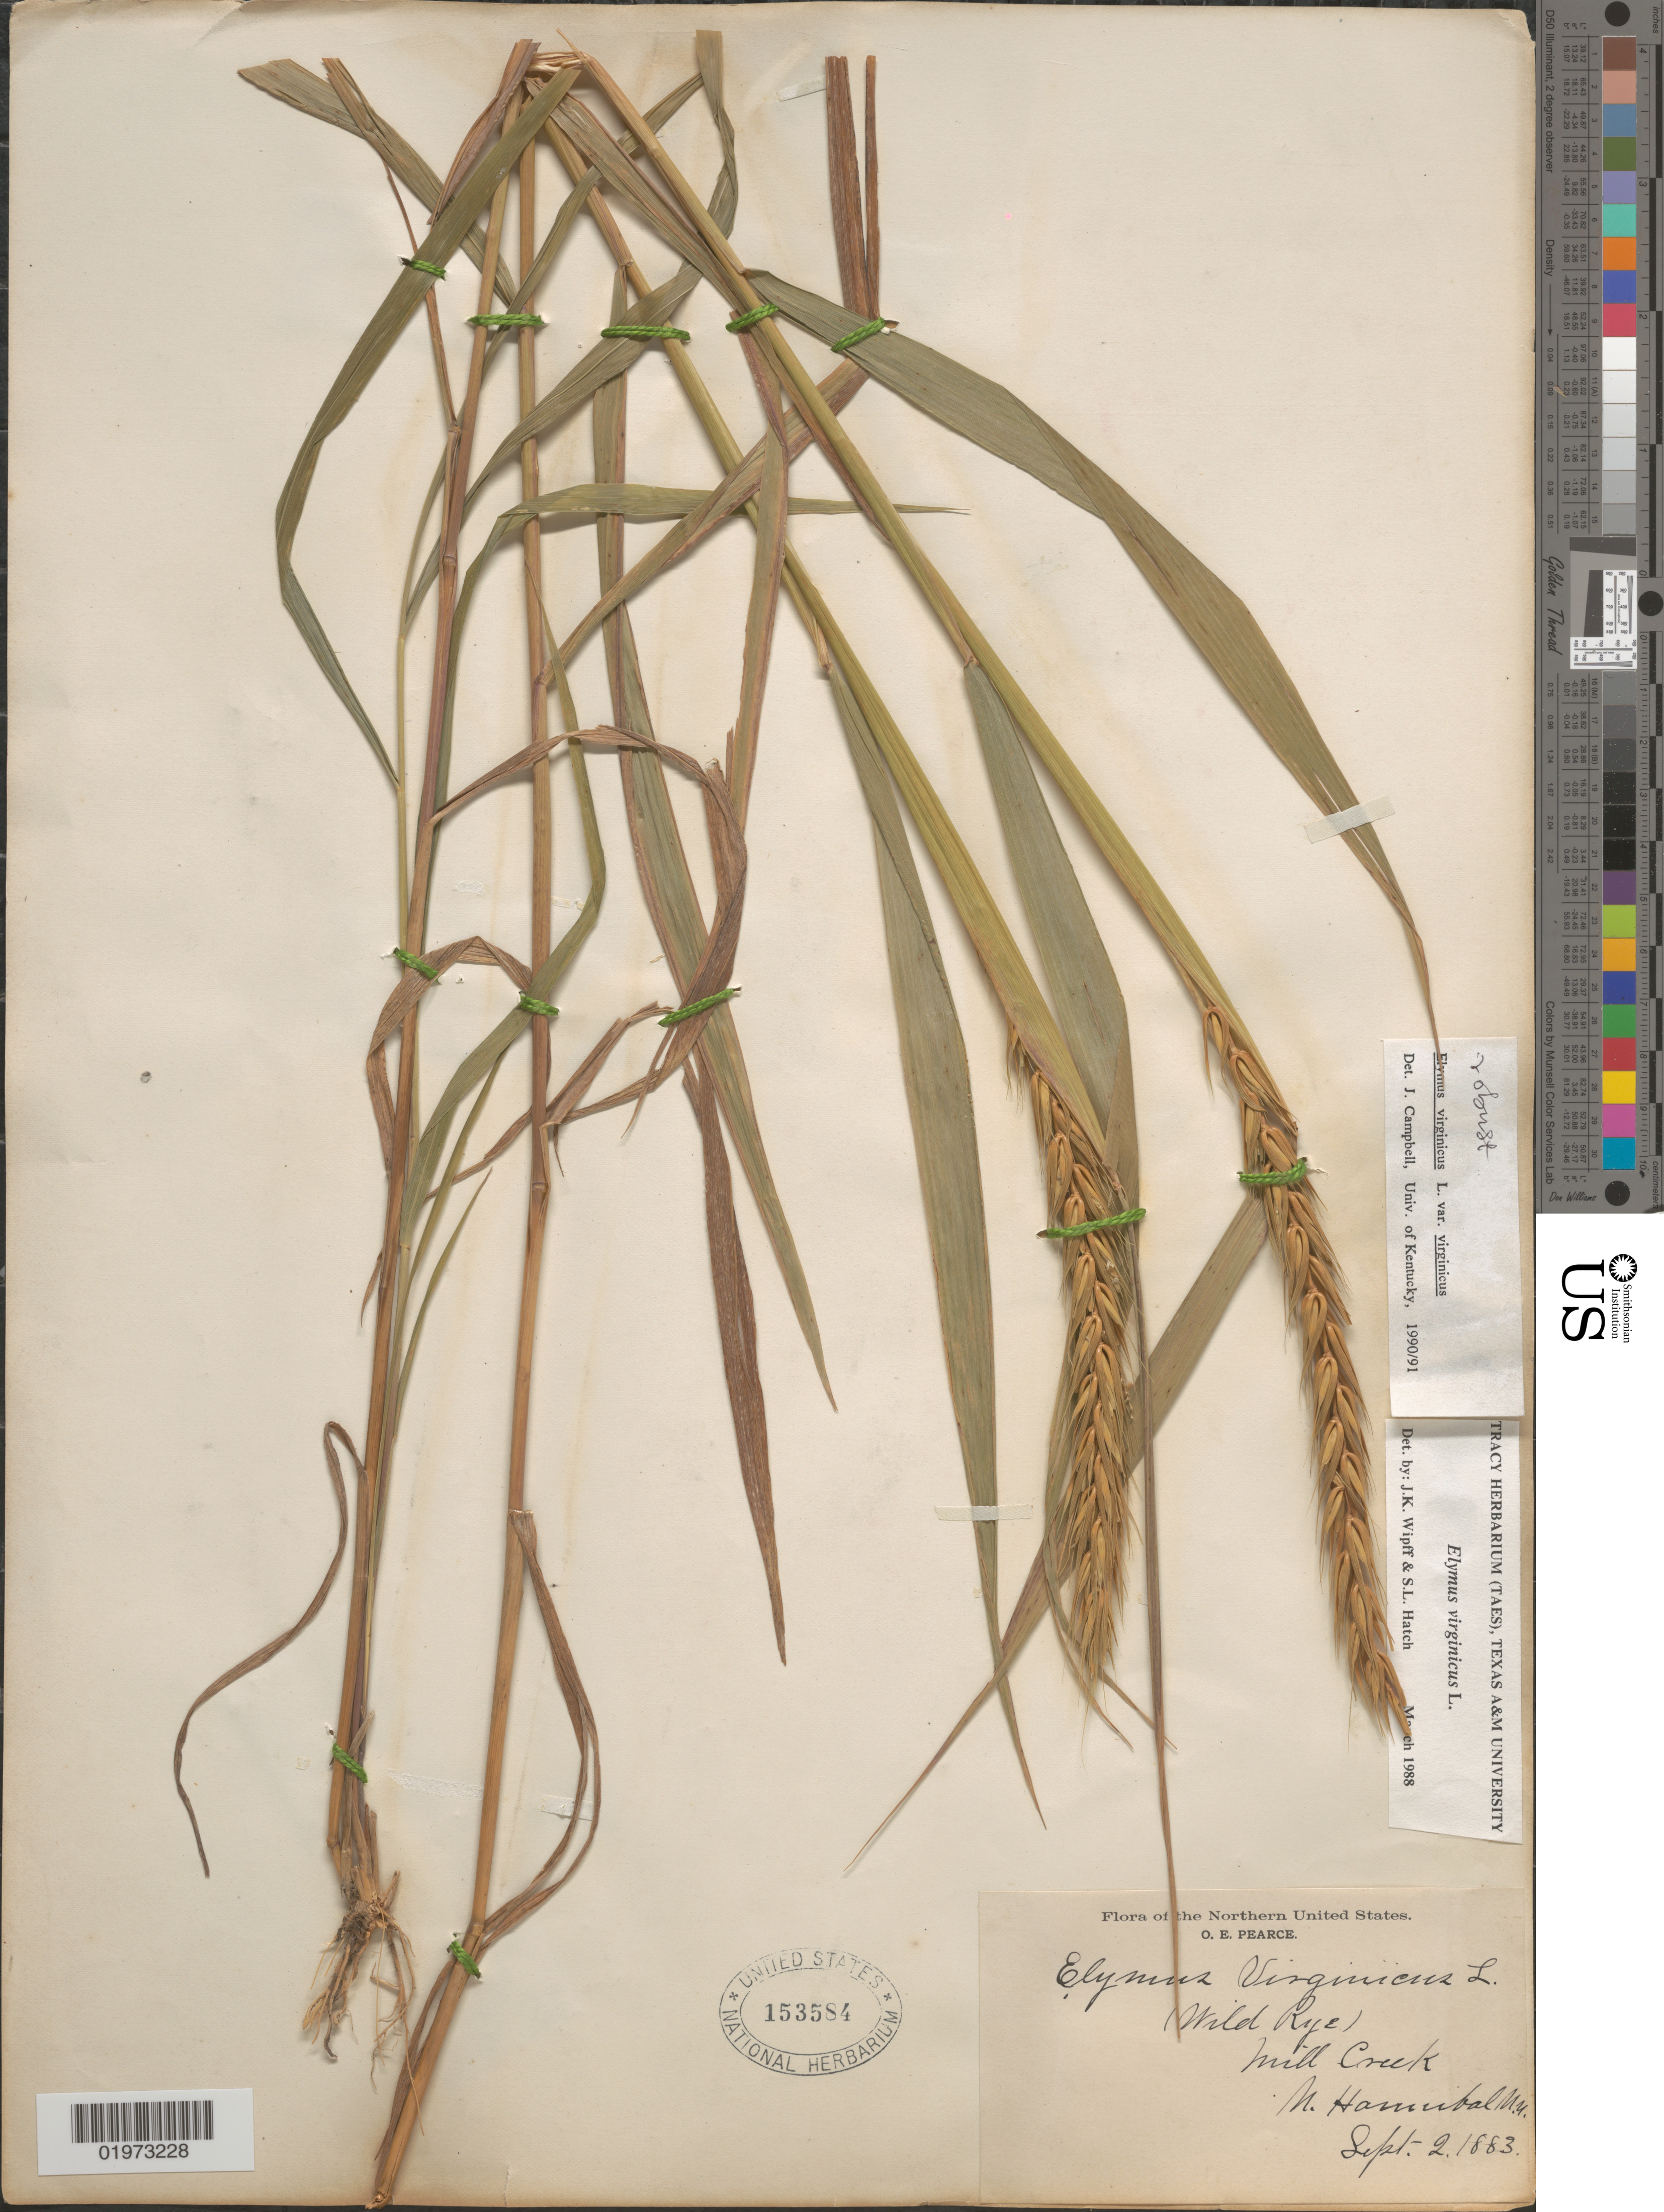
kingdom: Plantae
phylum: Tracheophyta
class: Liliopsida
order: Poales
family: Poaceae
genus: Elymus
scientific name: Elymus virginicus var. virginicus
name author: L.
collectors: O. E. Pearce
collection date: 1883-09-02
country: United States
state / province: New York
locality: Northern United States. Mill Creek. N. Hannibal.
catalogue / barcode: US 153584